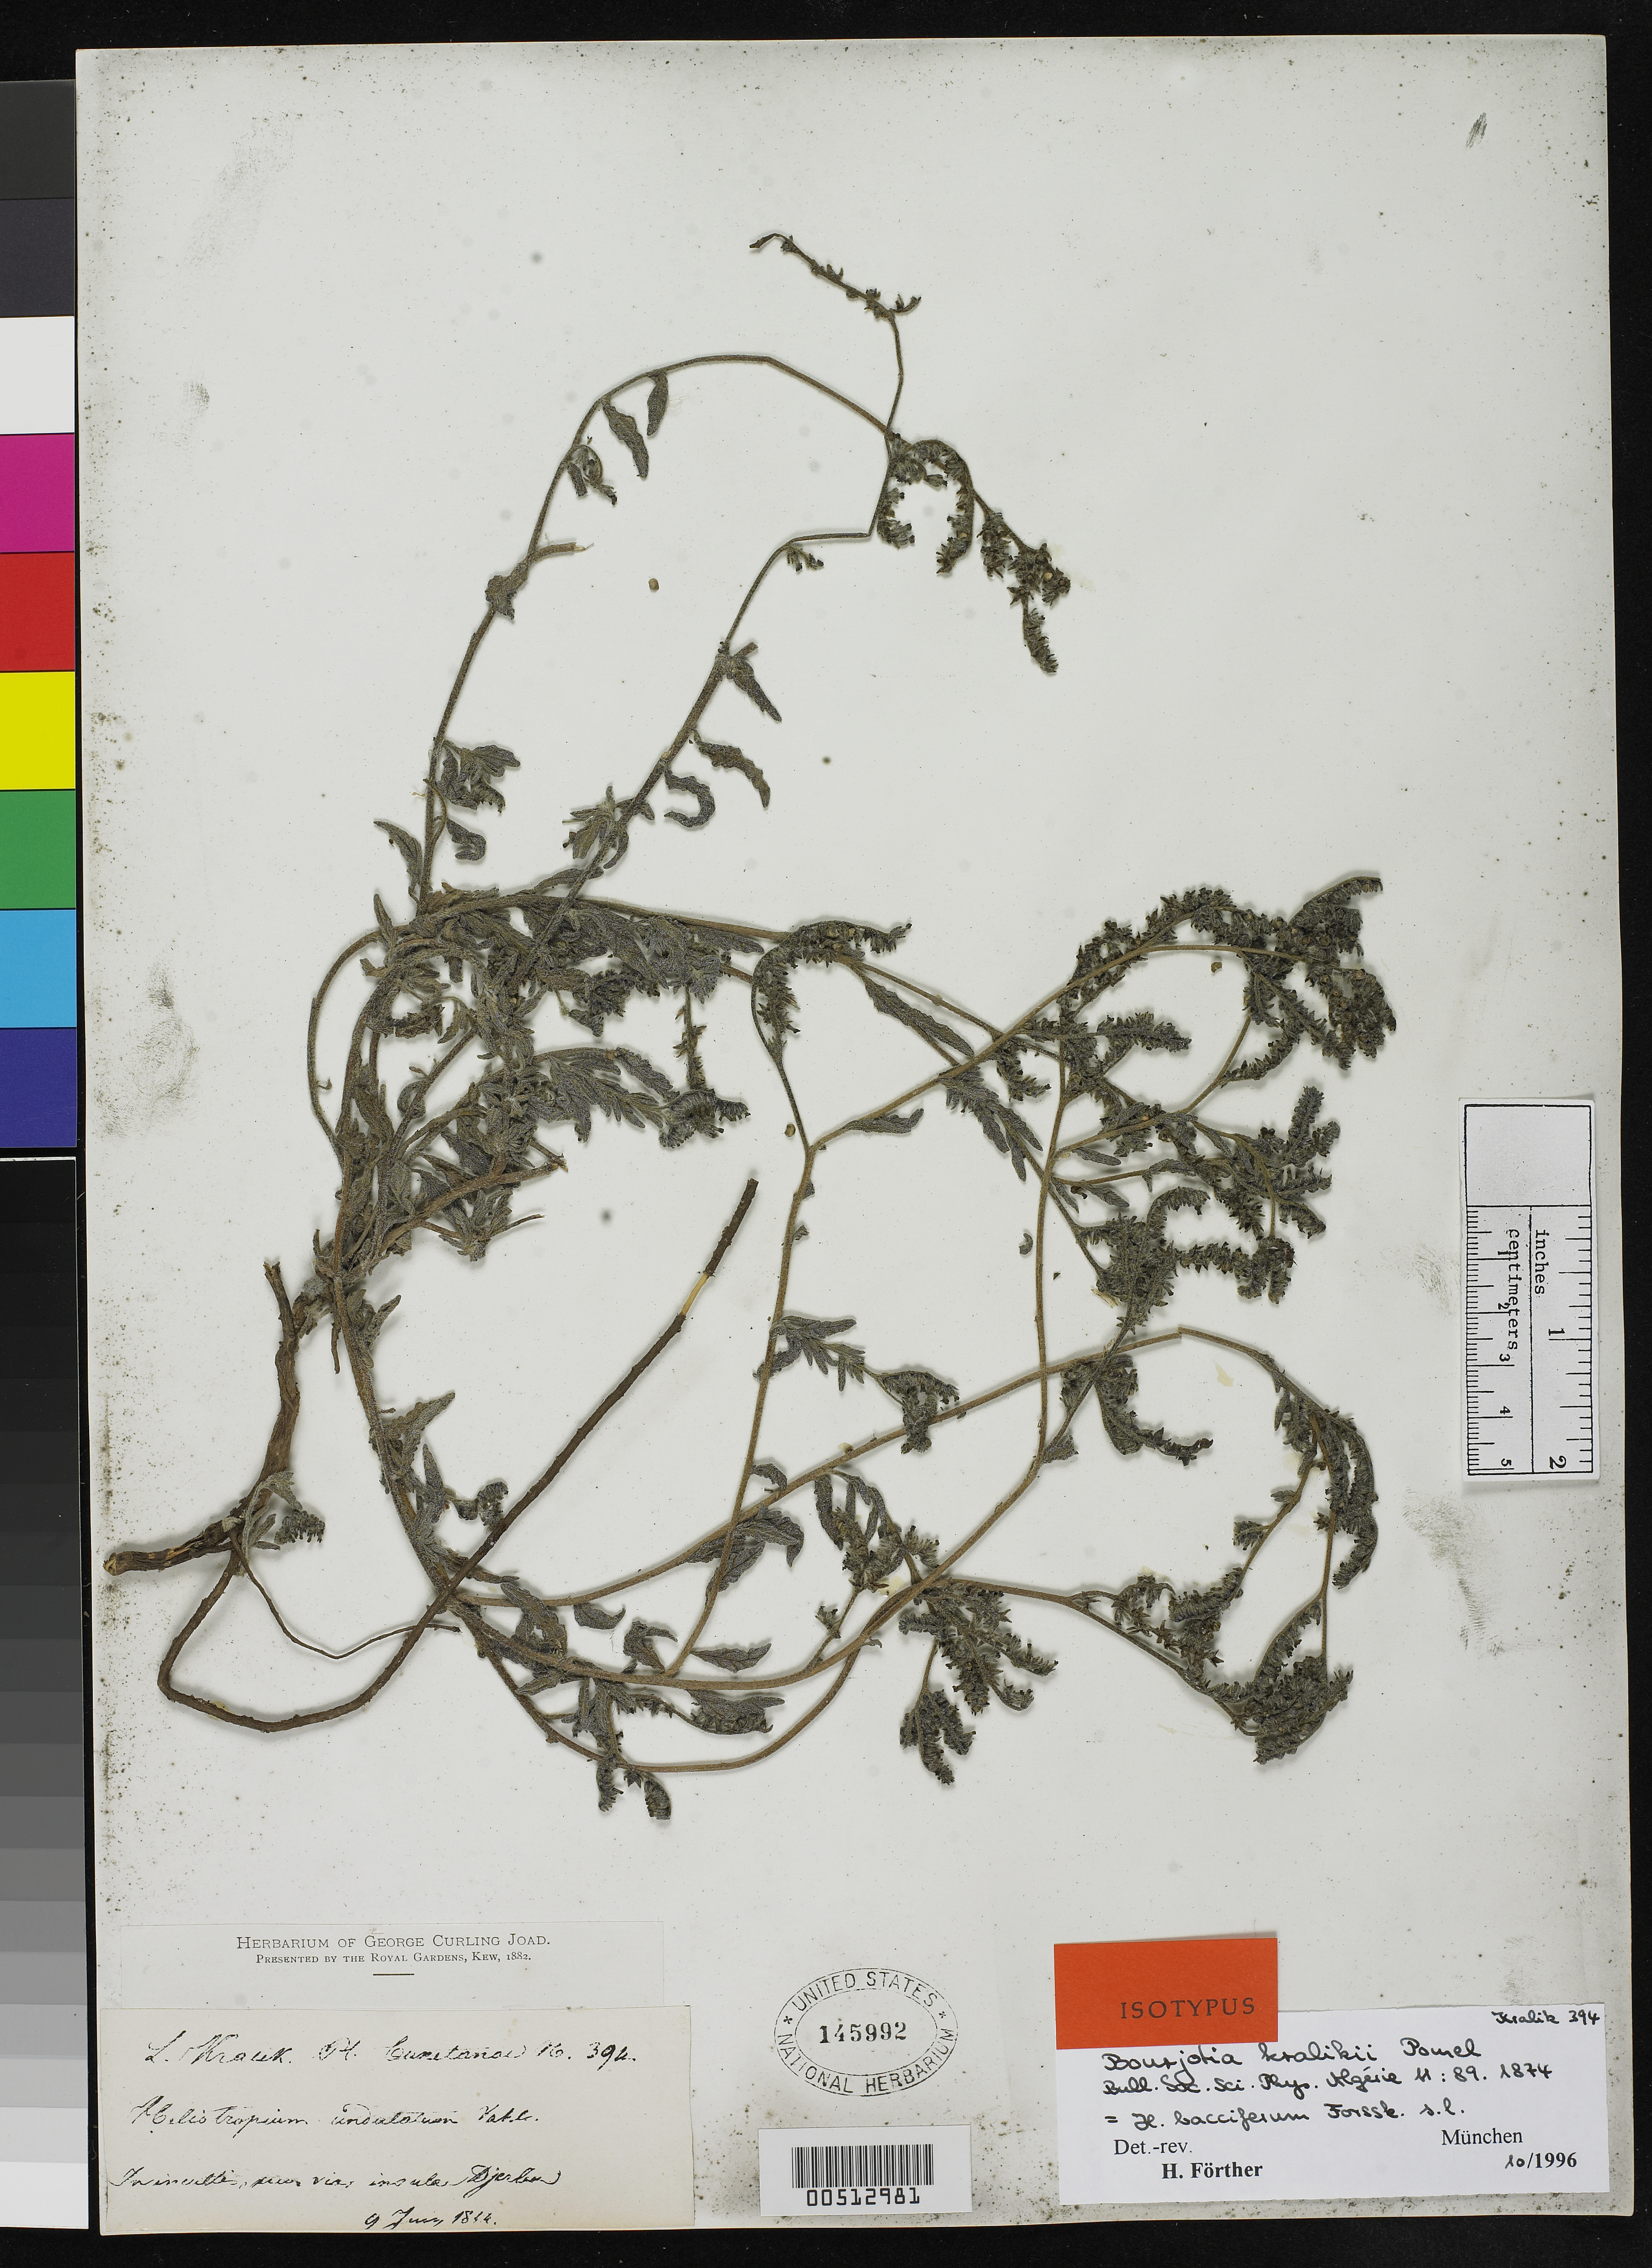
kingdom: Plantae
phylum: Tracheophyta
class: Magnoliopsida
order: Boraginales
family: Heliotropiaceae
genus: Bourjotia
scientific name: Bourjotia kralikii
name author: Pomel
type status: Isotype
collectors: J. Kralik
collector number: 394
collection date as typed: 09 Jun 1854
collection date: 1854-06-09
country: Tunisia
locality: Insulae Djerba.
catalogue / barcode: US 145992